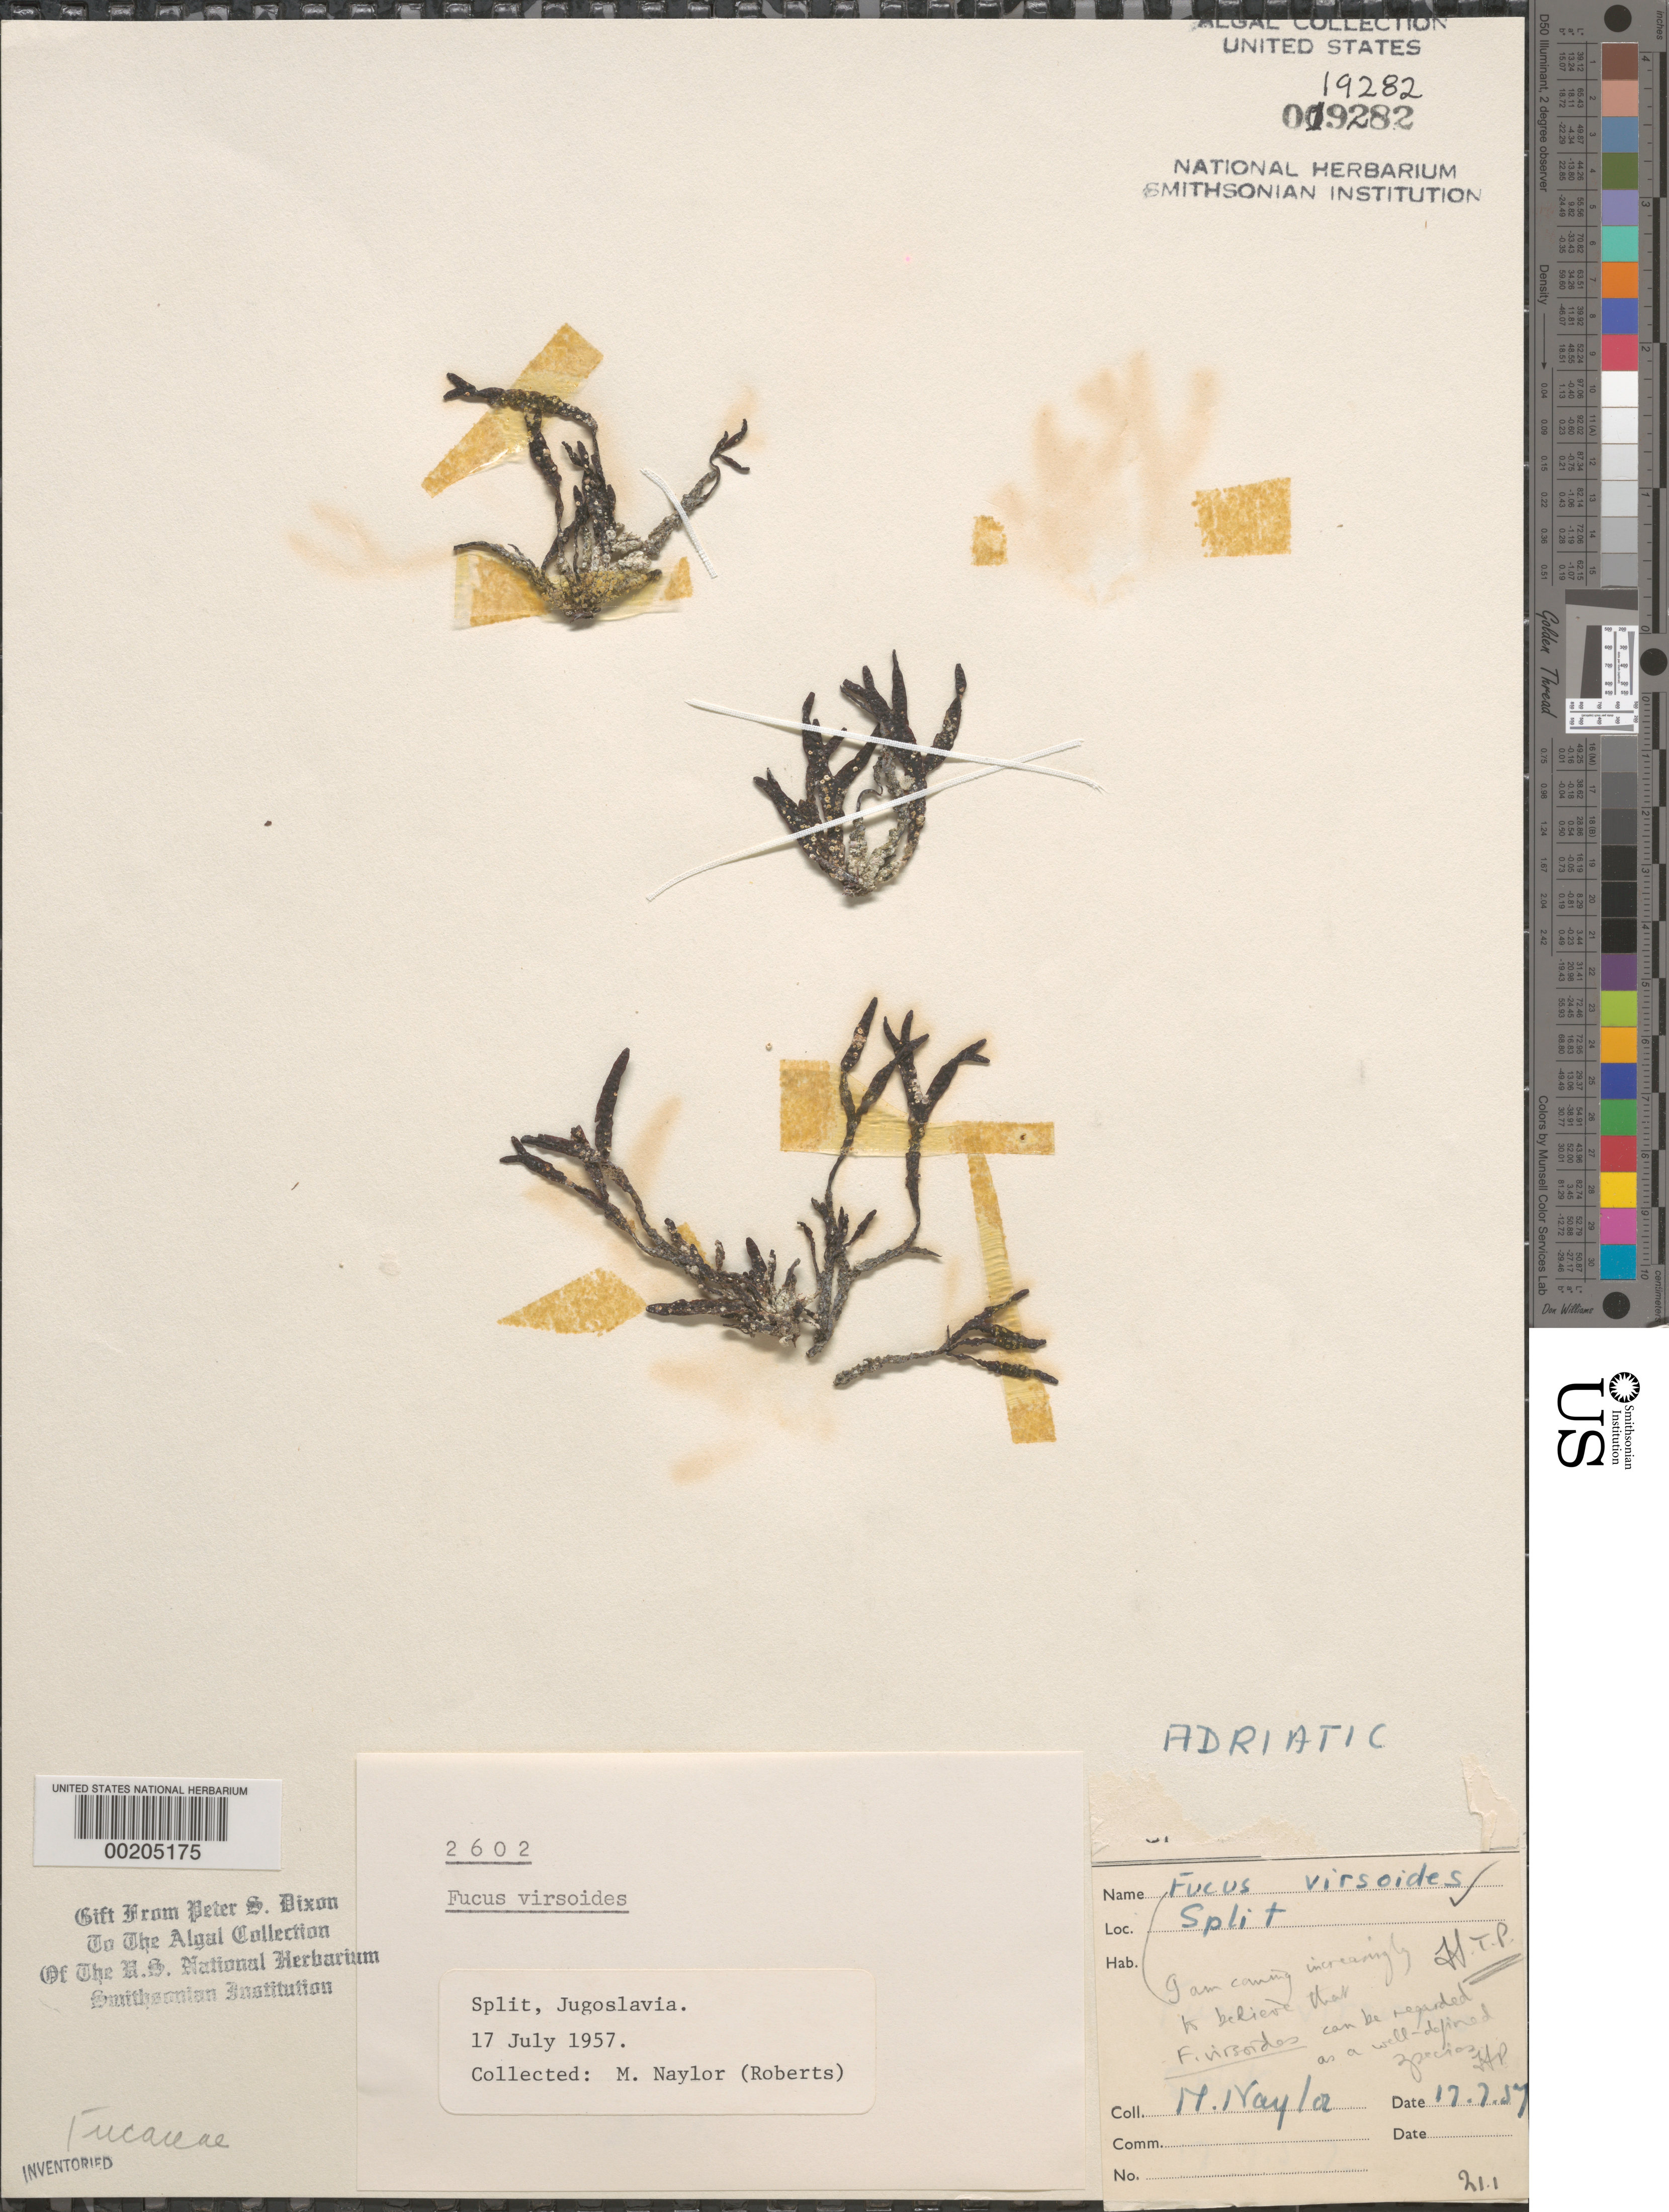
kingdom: Chromista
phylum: Ochrophyta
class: Phaeophyceae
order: Fucales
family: Fucaceae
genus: Fucus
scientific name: Fucus virsoides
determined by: Dixon, P. S.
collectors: M. Roberts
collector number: PSD 2602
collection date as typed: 17 Jul 1957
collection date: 1957-07-17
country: Croatia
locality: Split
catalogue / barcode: US 19282